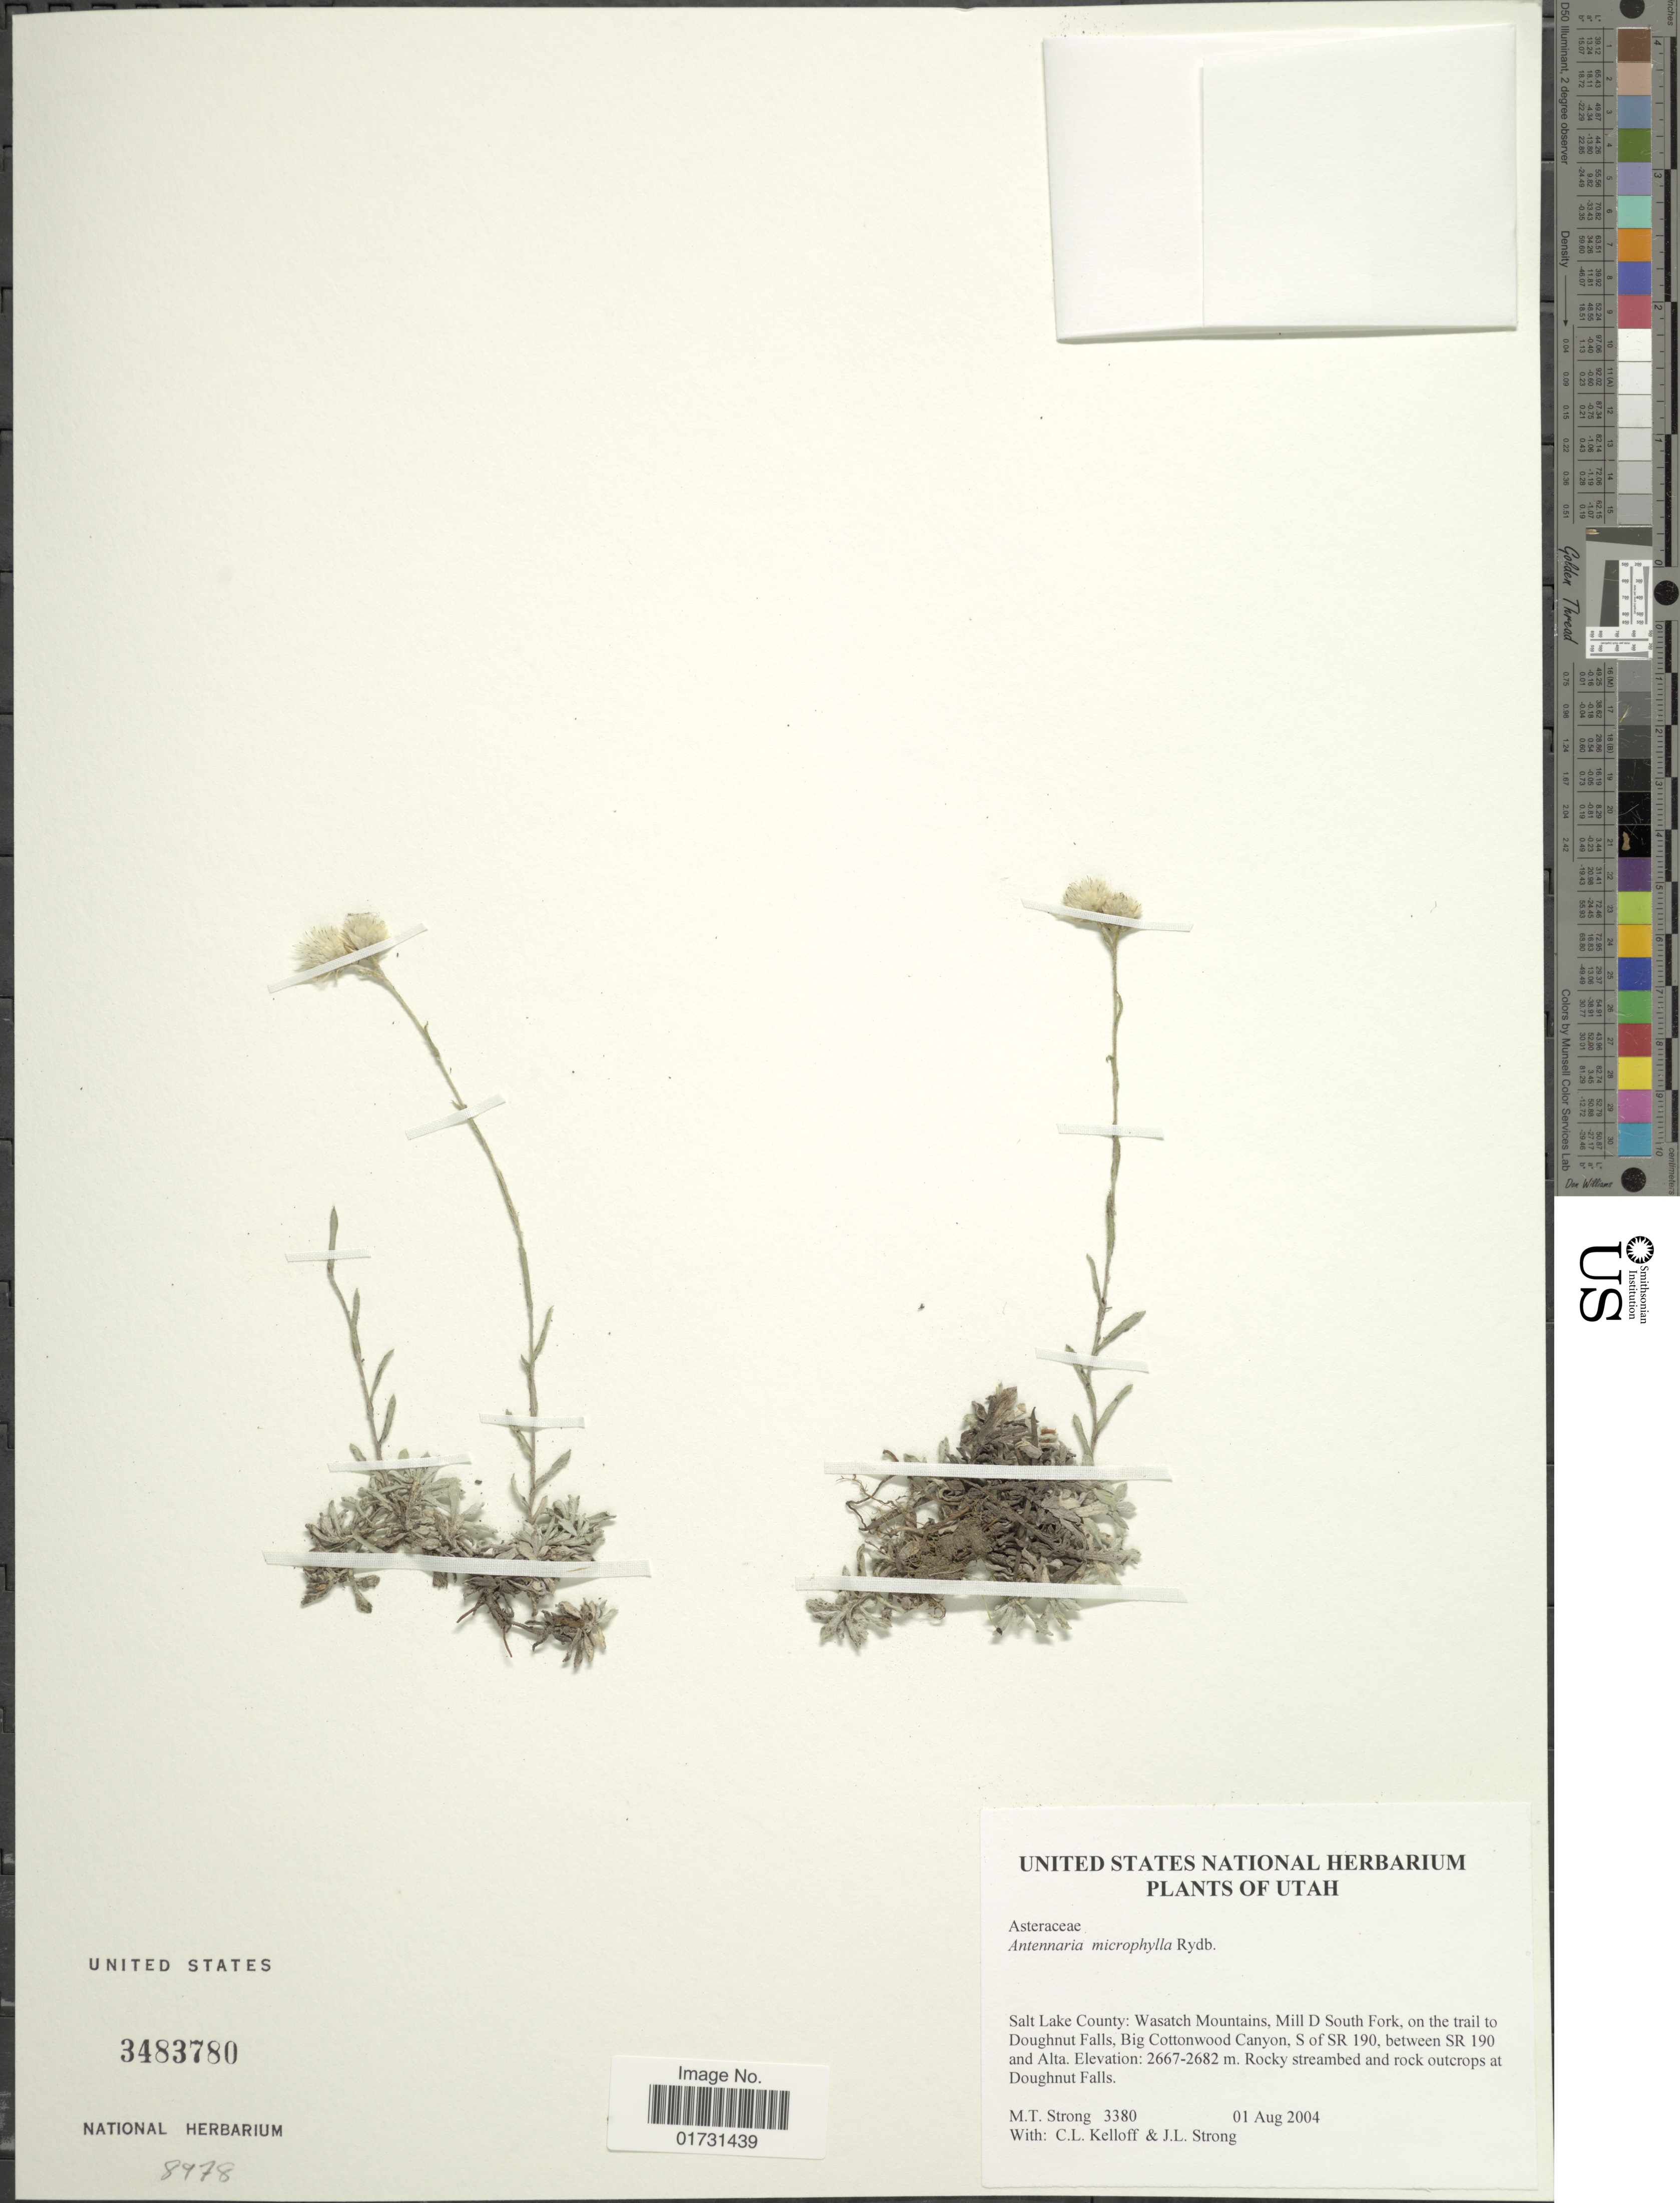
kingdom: Plantae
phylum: Tracheophyta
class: Magnoliopsida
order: Asterales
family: Asteraceae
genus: Antennaria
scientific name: Antennaria microphylla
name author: Rydb.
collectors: M. T. Strong, C. L. Kelloff & J. L. Strong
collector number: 3380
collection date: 2004-08-01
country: United States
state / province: Utah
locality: Salt Lake County: Wasatch Mountains, Mill D South Fork, on the trail to Doughbut Falls, Big Cottonwood Canyon, S of SR 190, between SR 190 and Alta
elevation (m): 2667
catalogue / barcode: US 3483780